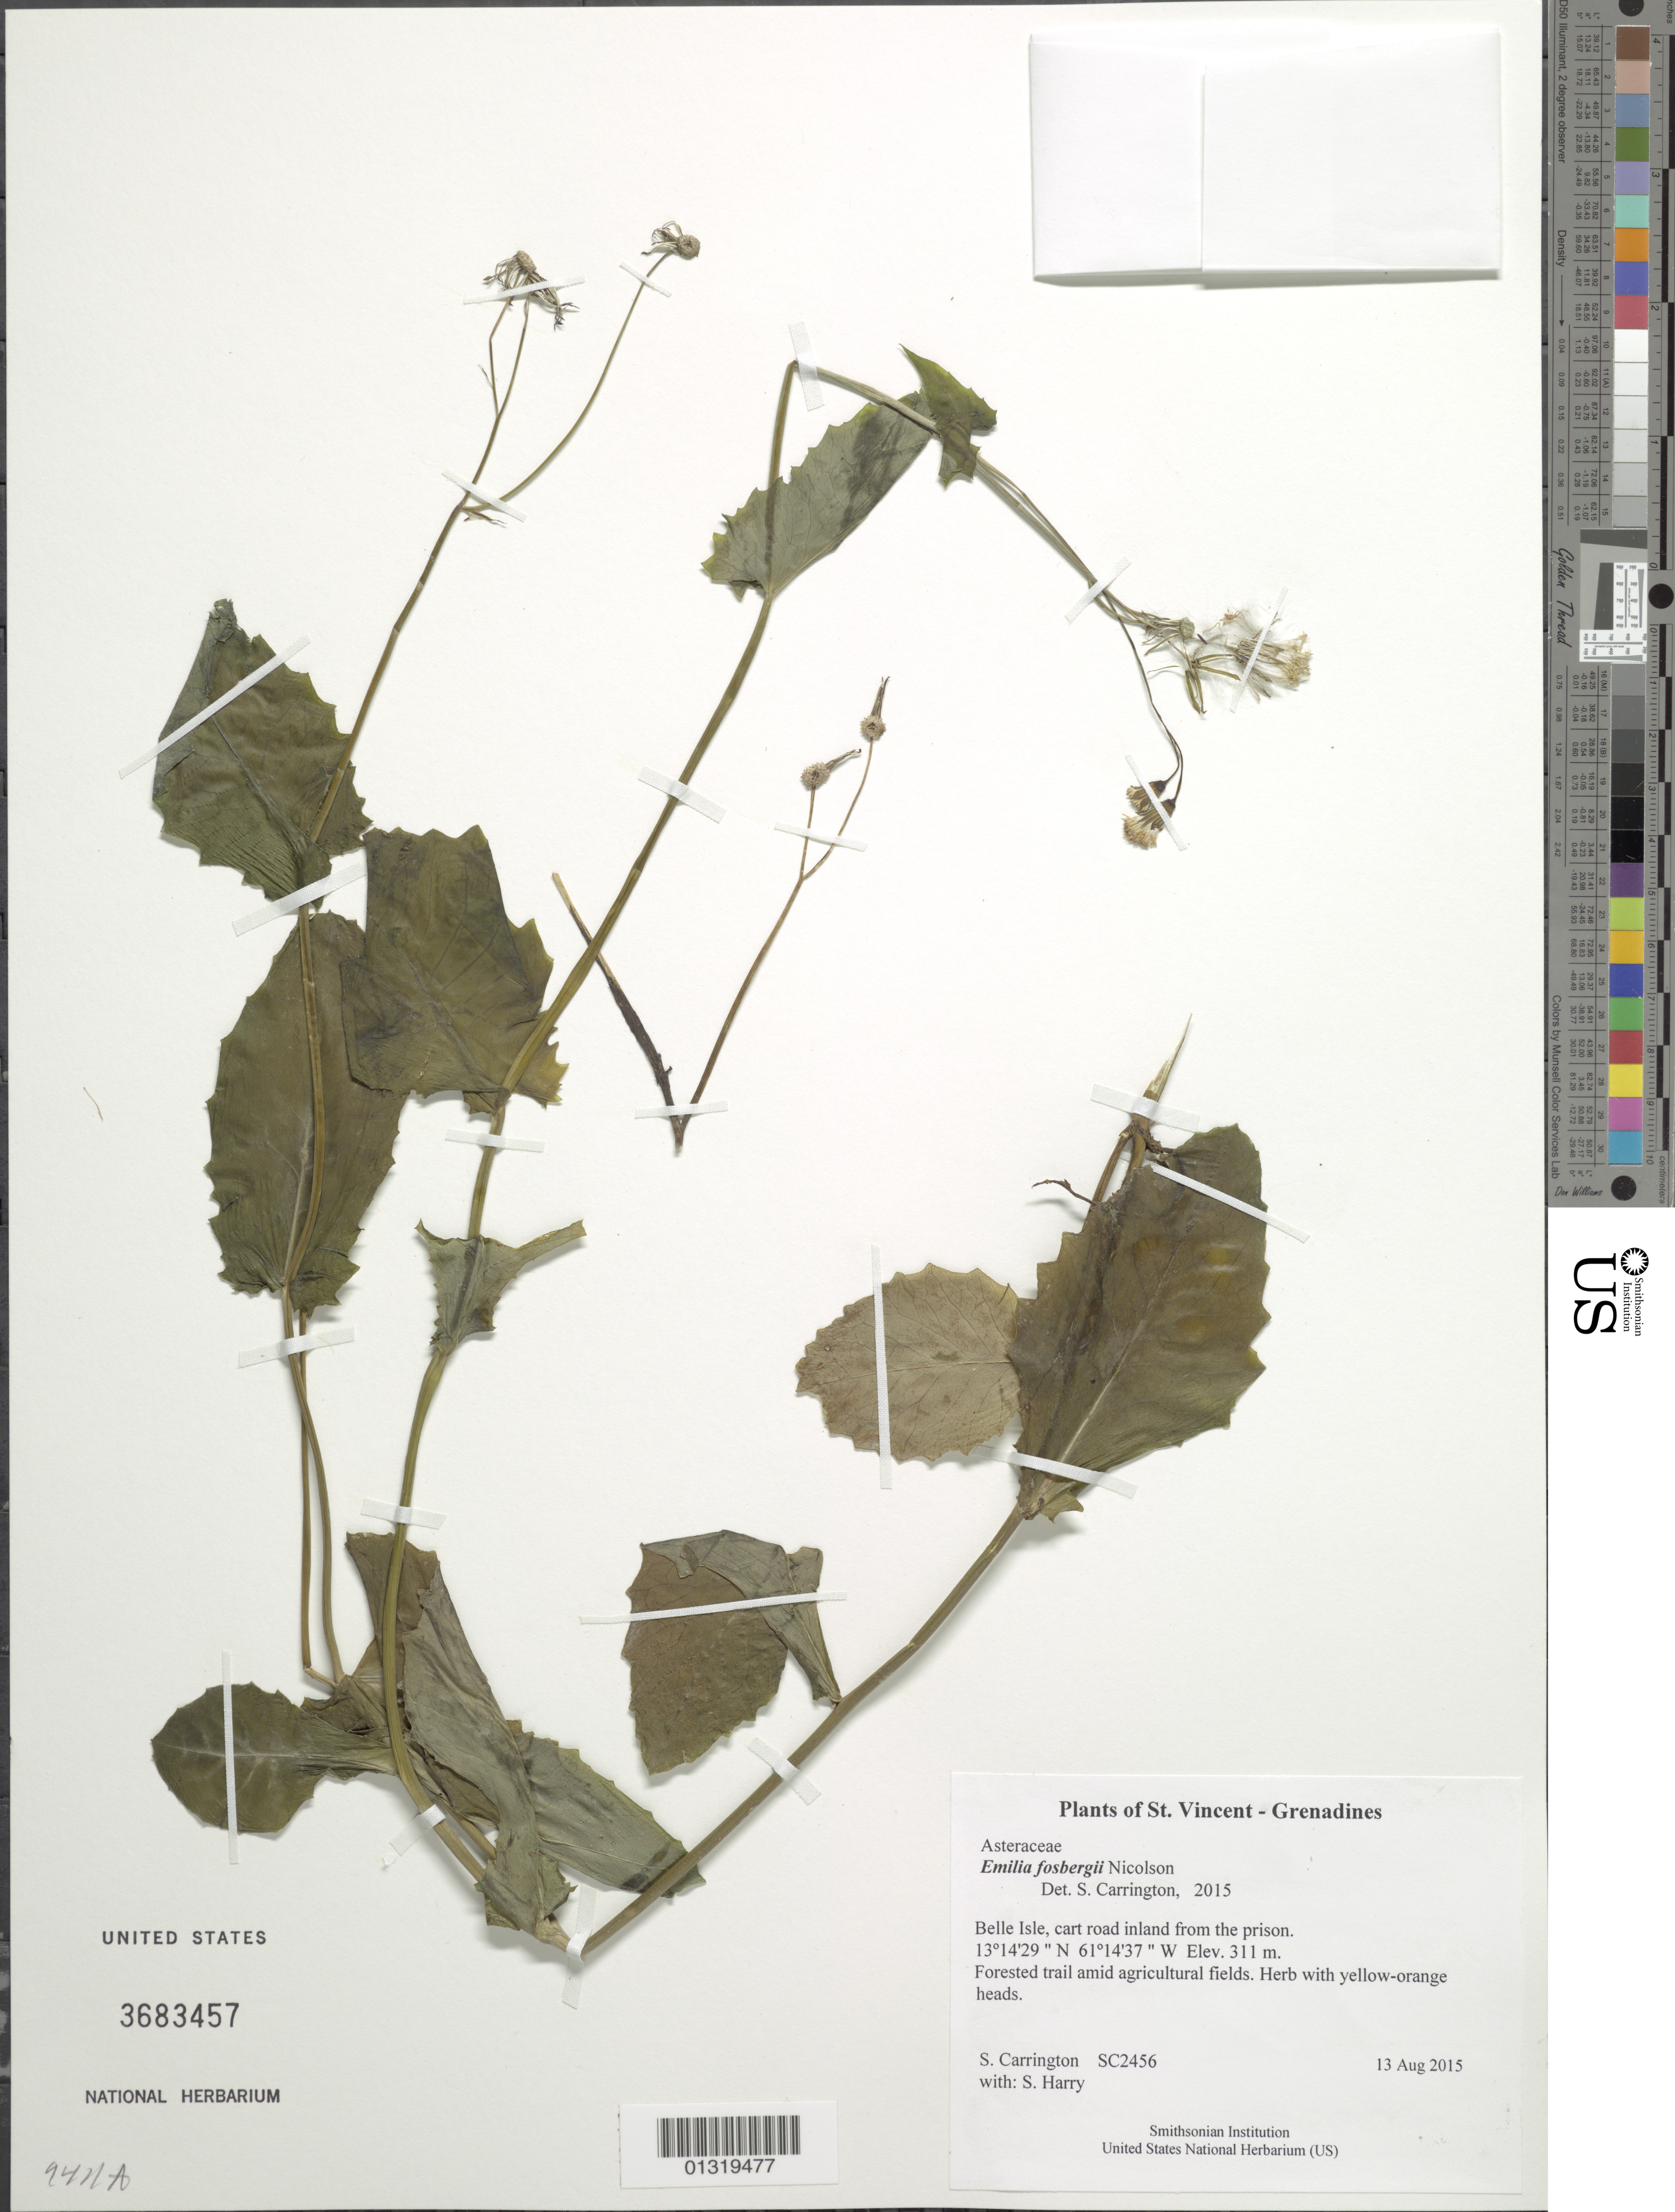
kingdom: Plantae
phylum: Tracheophyta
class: Magnoliopsida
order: Asterales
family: Asteraceae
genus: Emilia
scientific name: Emilia fosbergii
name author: Nicolson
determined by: Carrington, C. M. S.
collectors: C. M. S. Carrington & S. Harry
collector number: SC2456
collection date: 2015-08-13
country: St. Vincent - Grenadines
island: St. Vincent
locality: Belle Isle, cart road inland from the prison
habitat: Forested trail amid agricultural fields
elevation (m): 311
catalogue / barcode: US 3683457